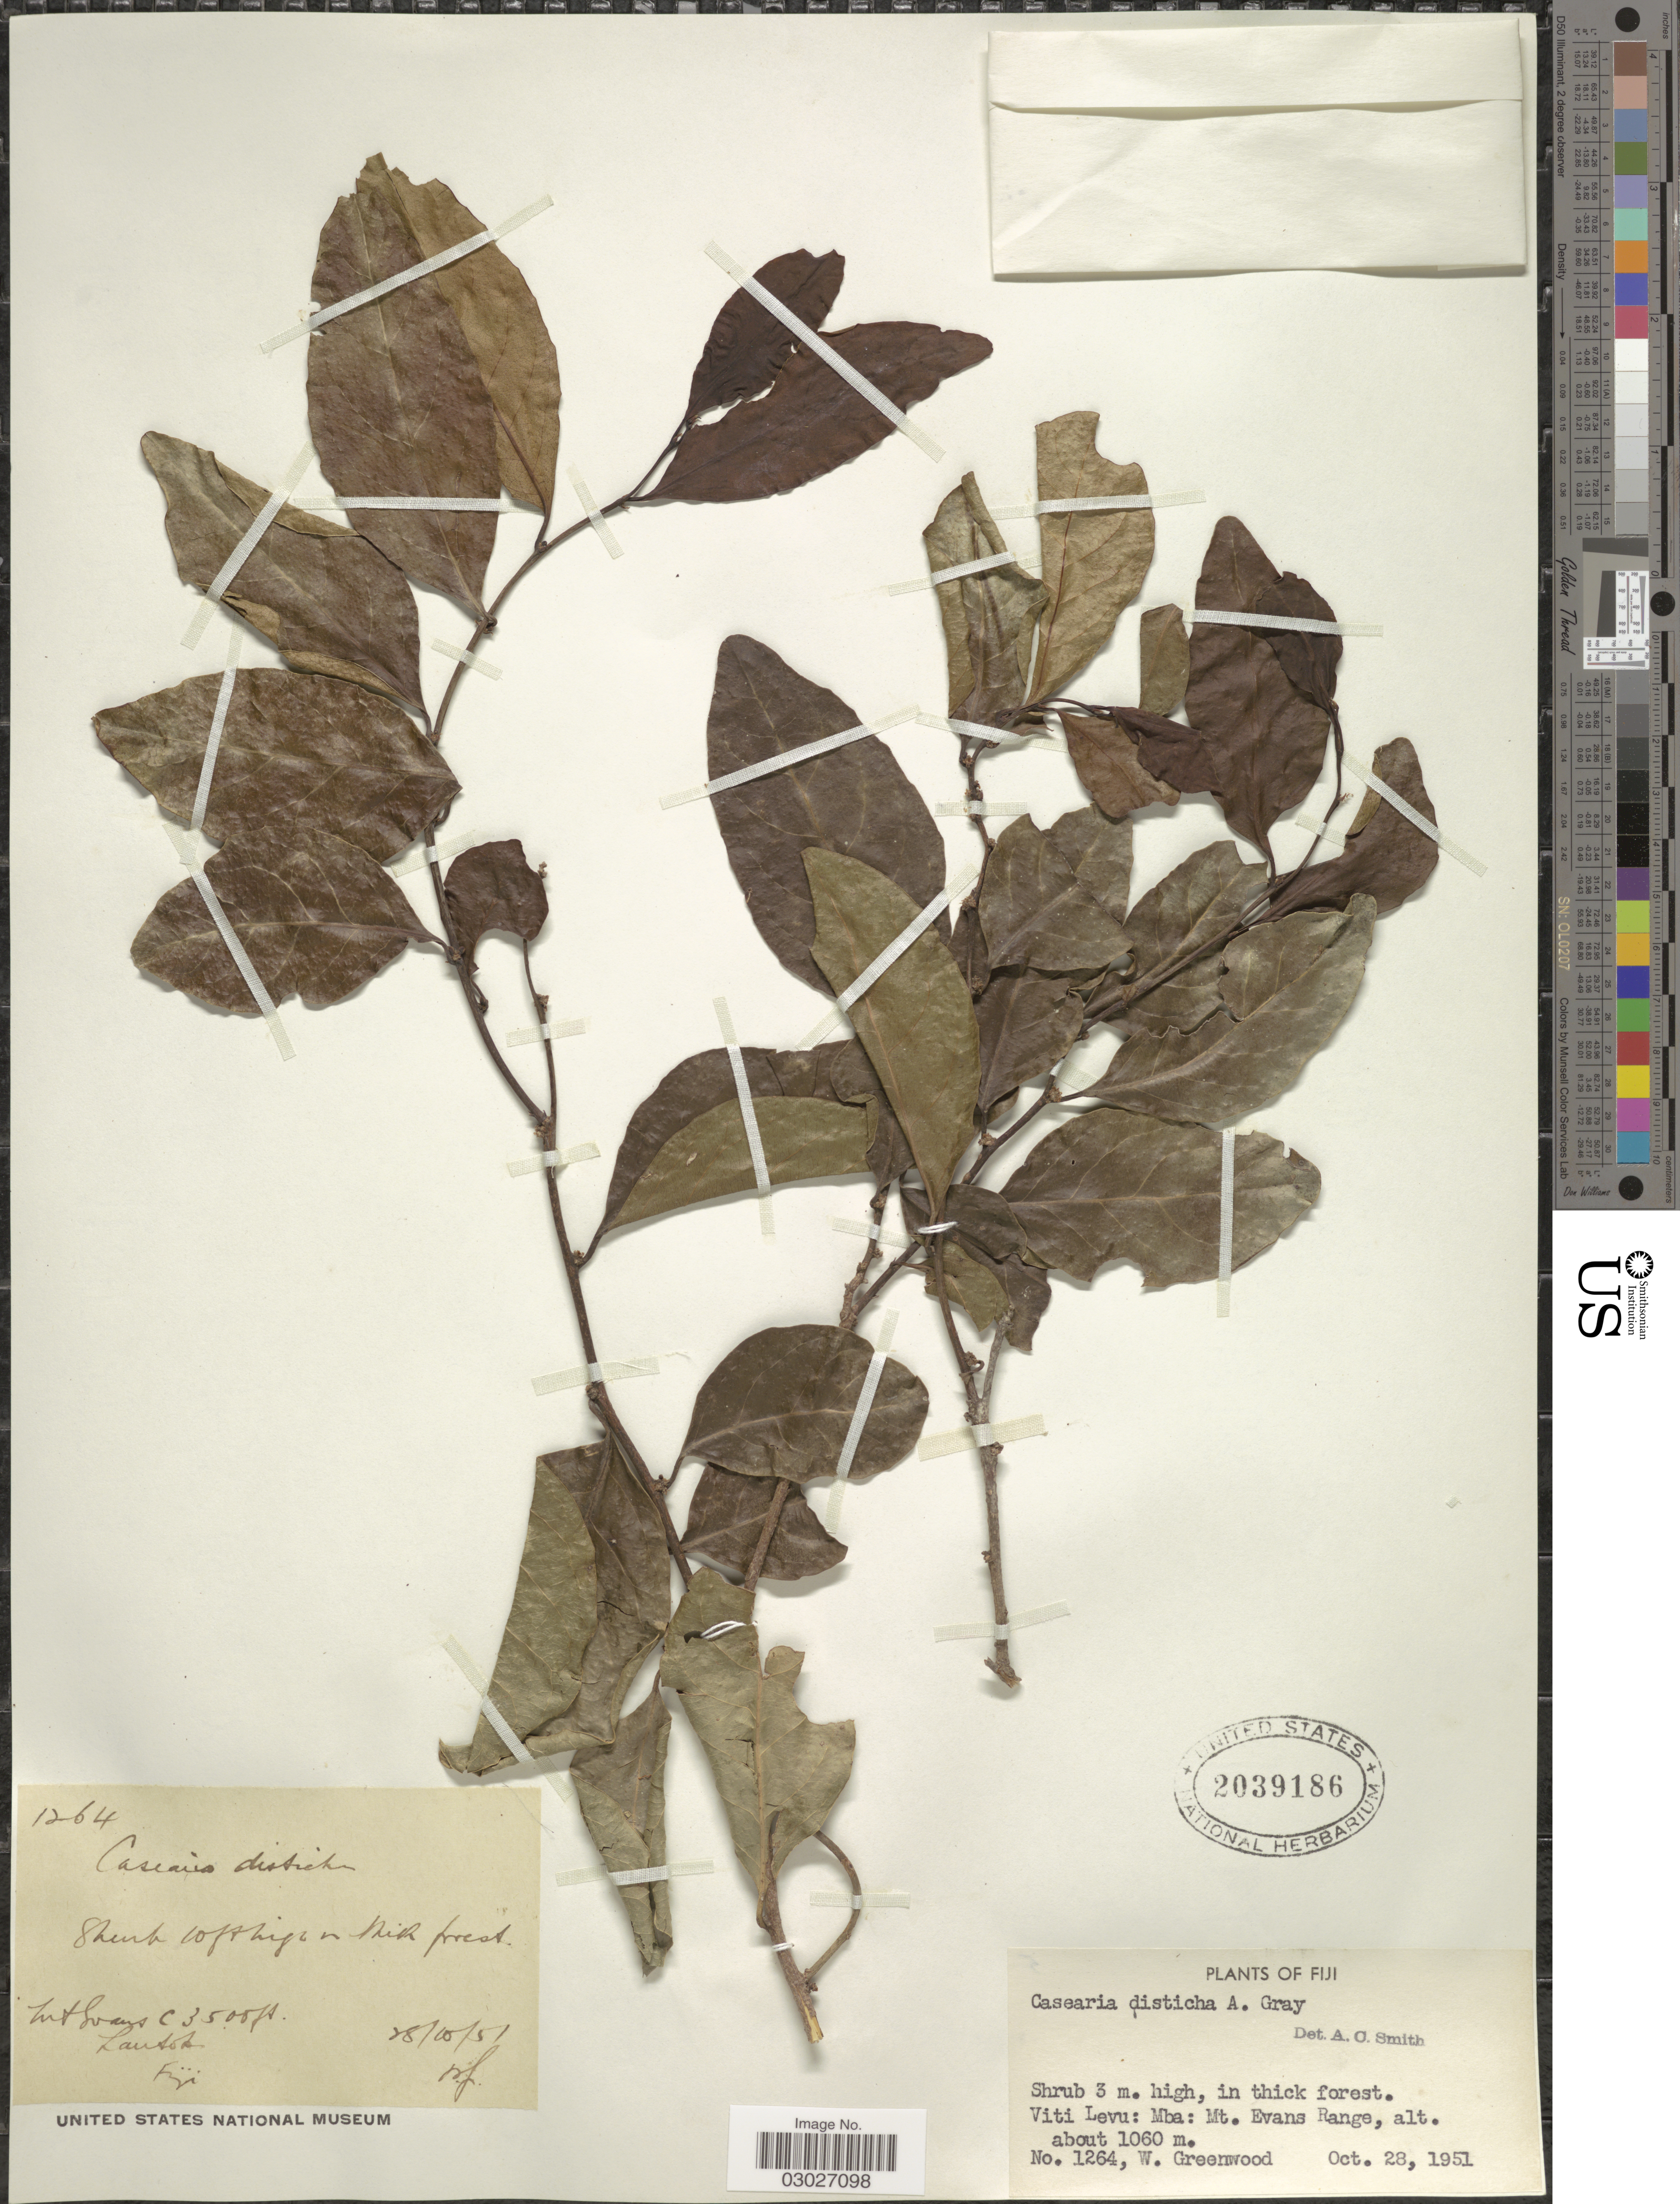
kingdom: Plantae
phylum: Tracheophyta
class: Magnoliopsida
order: Malpighiales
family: Salicaceae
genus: Casearia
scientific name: Casearia disticha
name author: A. Gray in Wilkes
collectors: W. Greenwood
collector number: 1264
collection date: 1951-10-28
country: Fiji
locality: Viti Levu: Mba: Mt. Evans Range.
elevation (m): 1060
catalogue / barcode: US 2039186